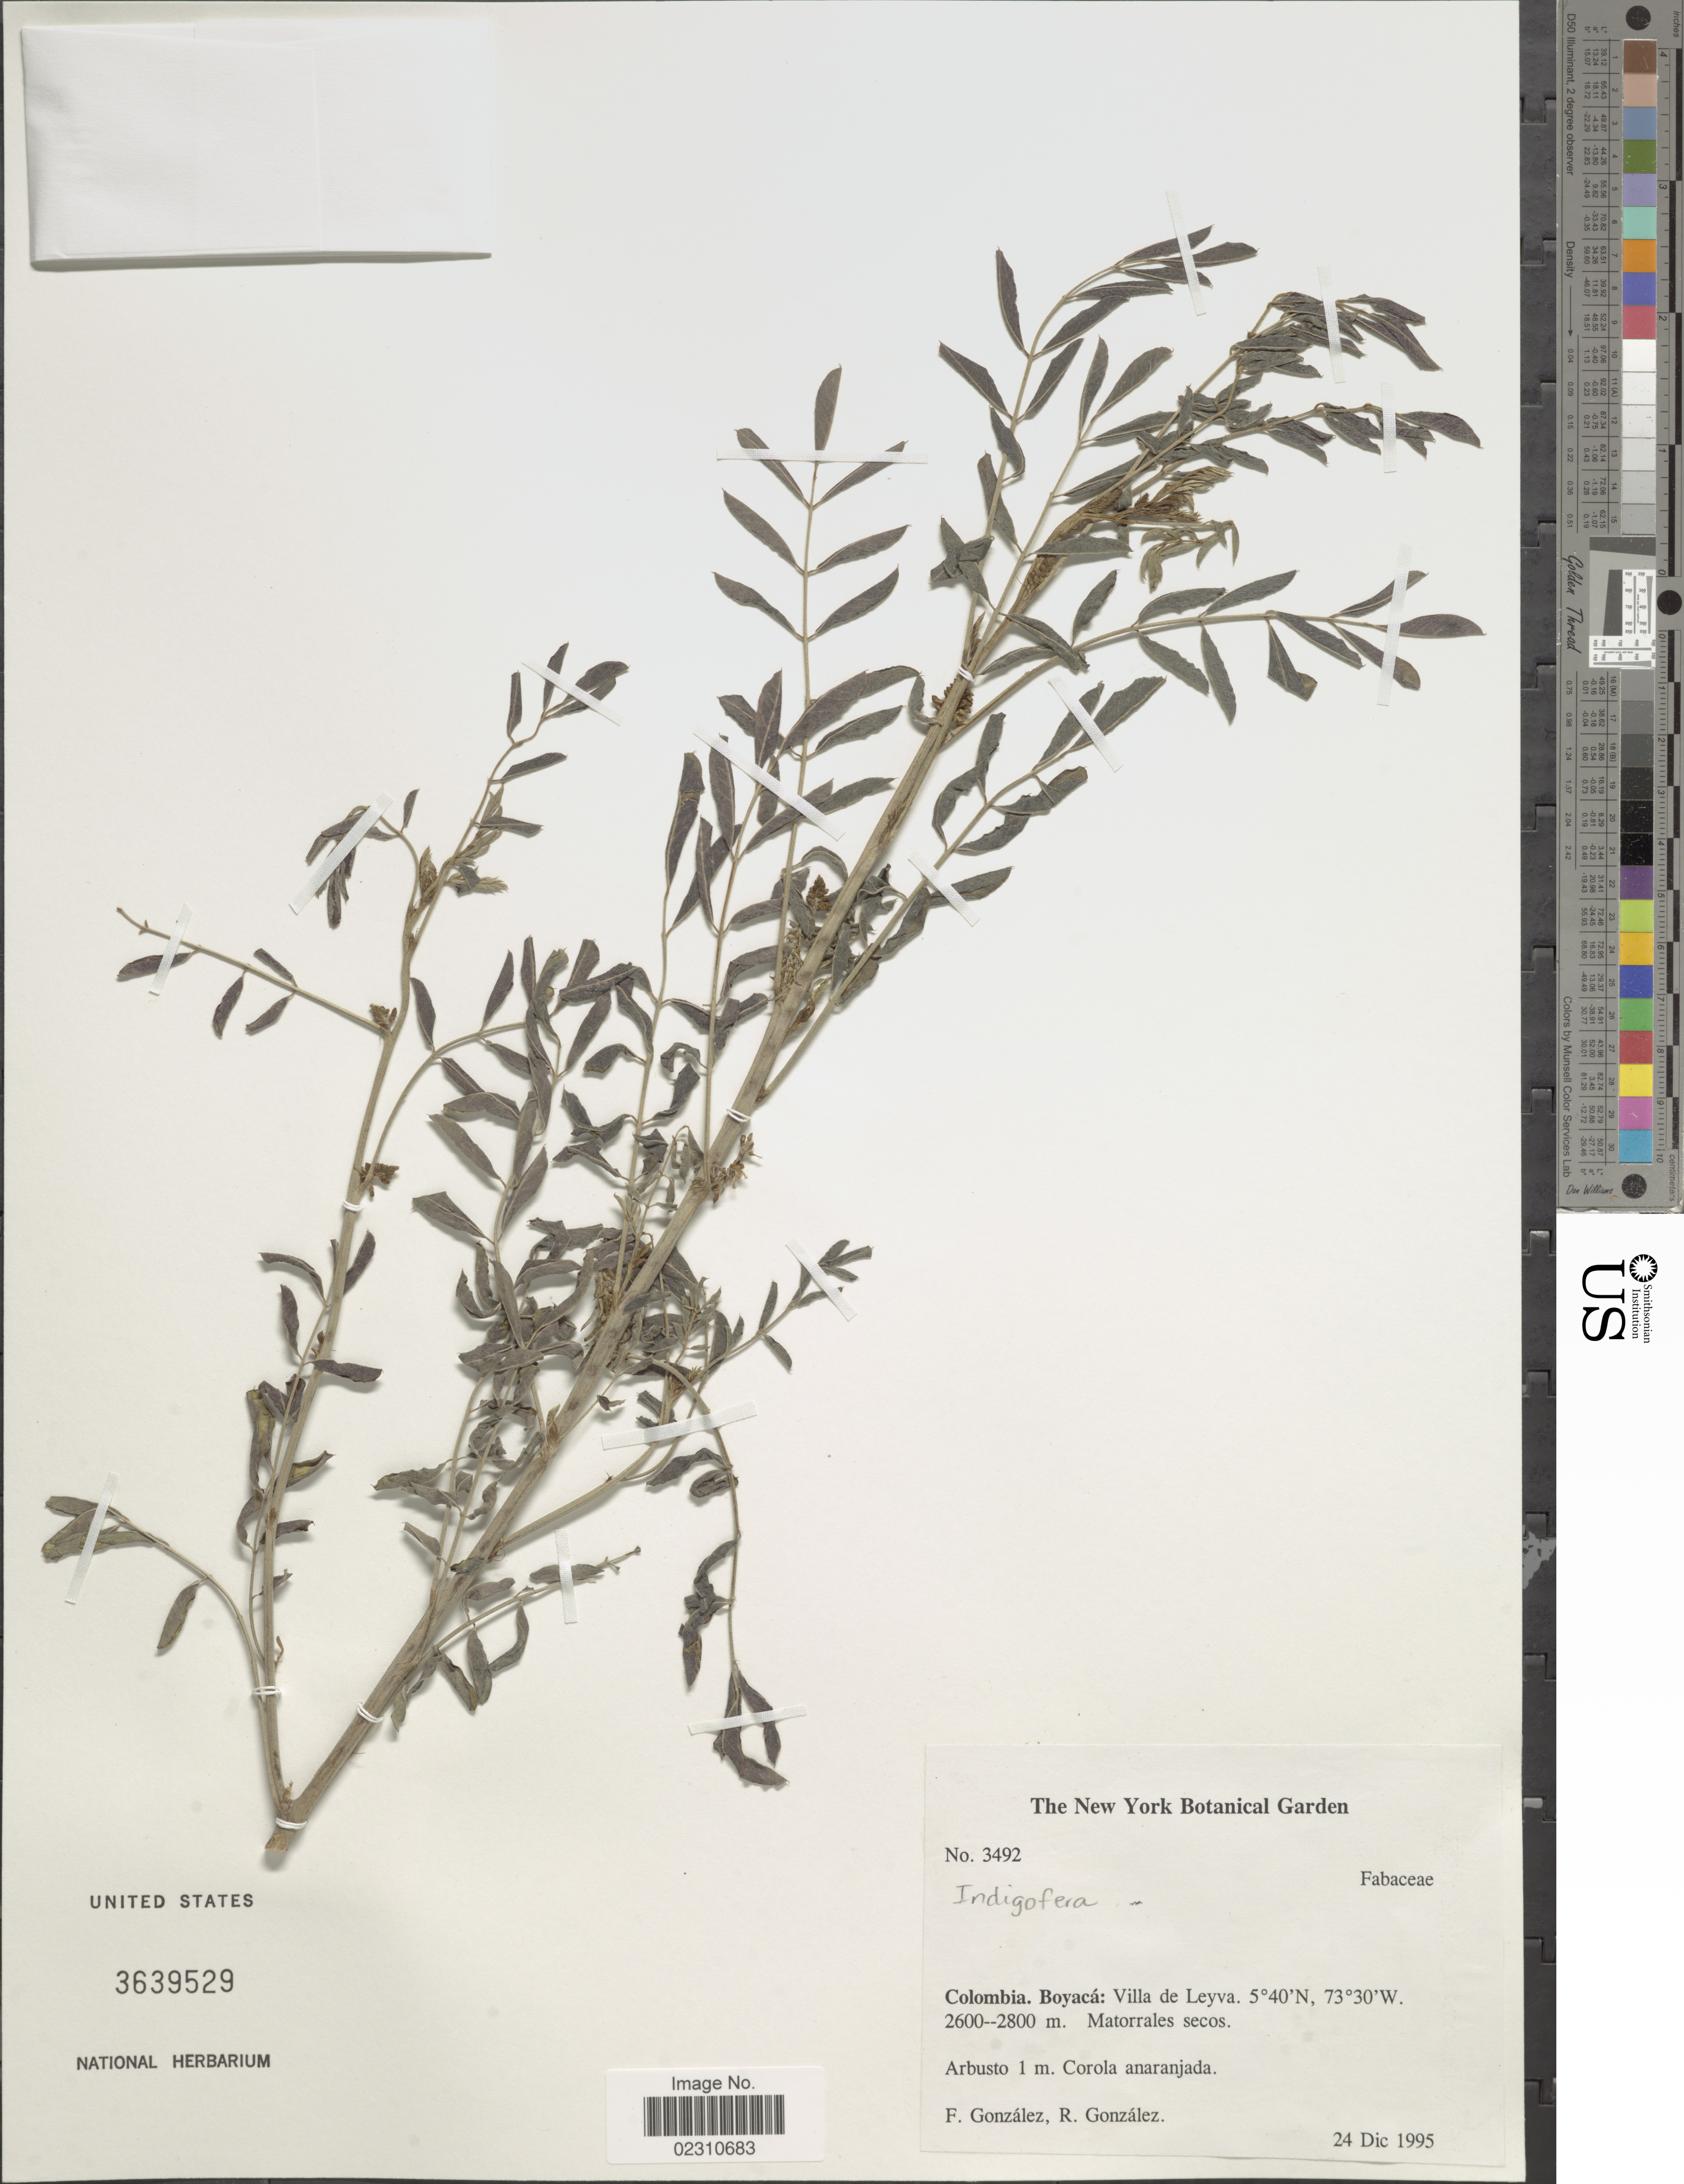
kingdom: Plantae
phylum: Tracheophyta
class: Magnoliopsida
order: Fabales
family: Fabaceae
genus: Indigofera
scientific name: Indigofera sp.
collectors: F. A. González & R. González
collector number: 3492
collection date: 1995-12-24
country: Colombia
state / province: Boyacá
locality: Colombia. Boyaca: Villade Levya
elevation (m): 2600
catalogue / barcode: US 3639529